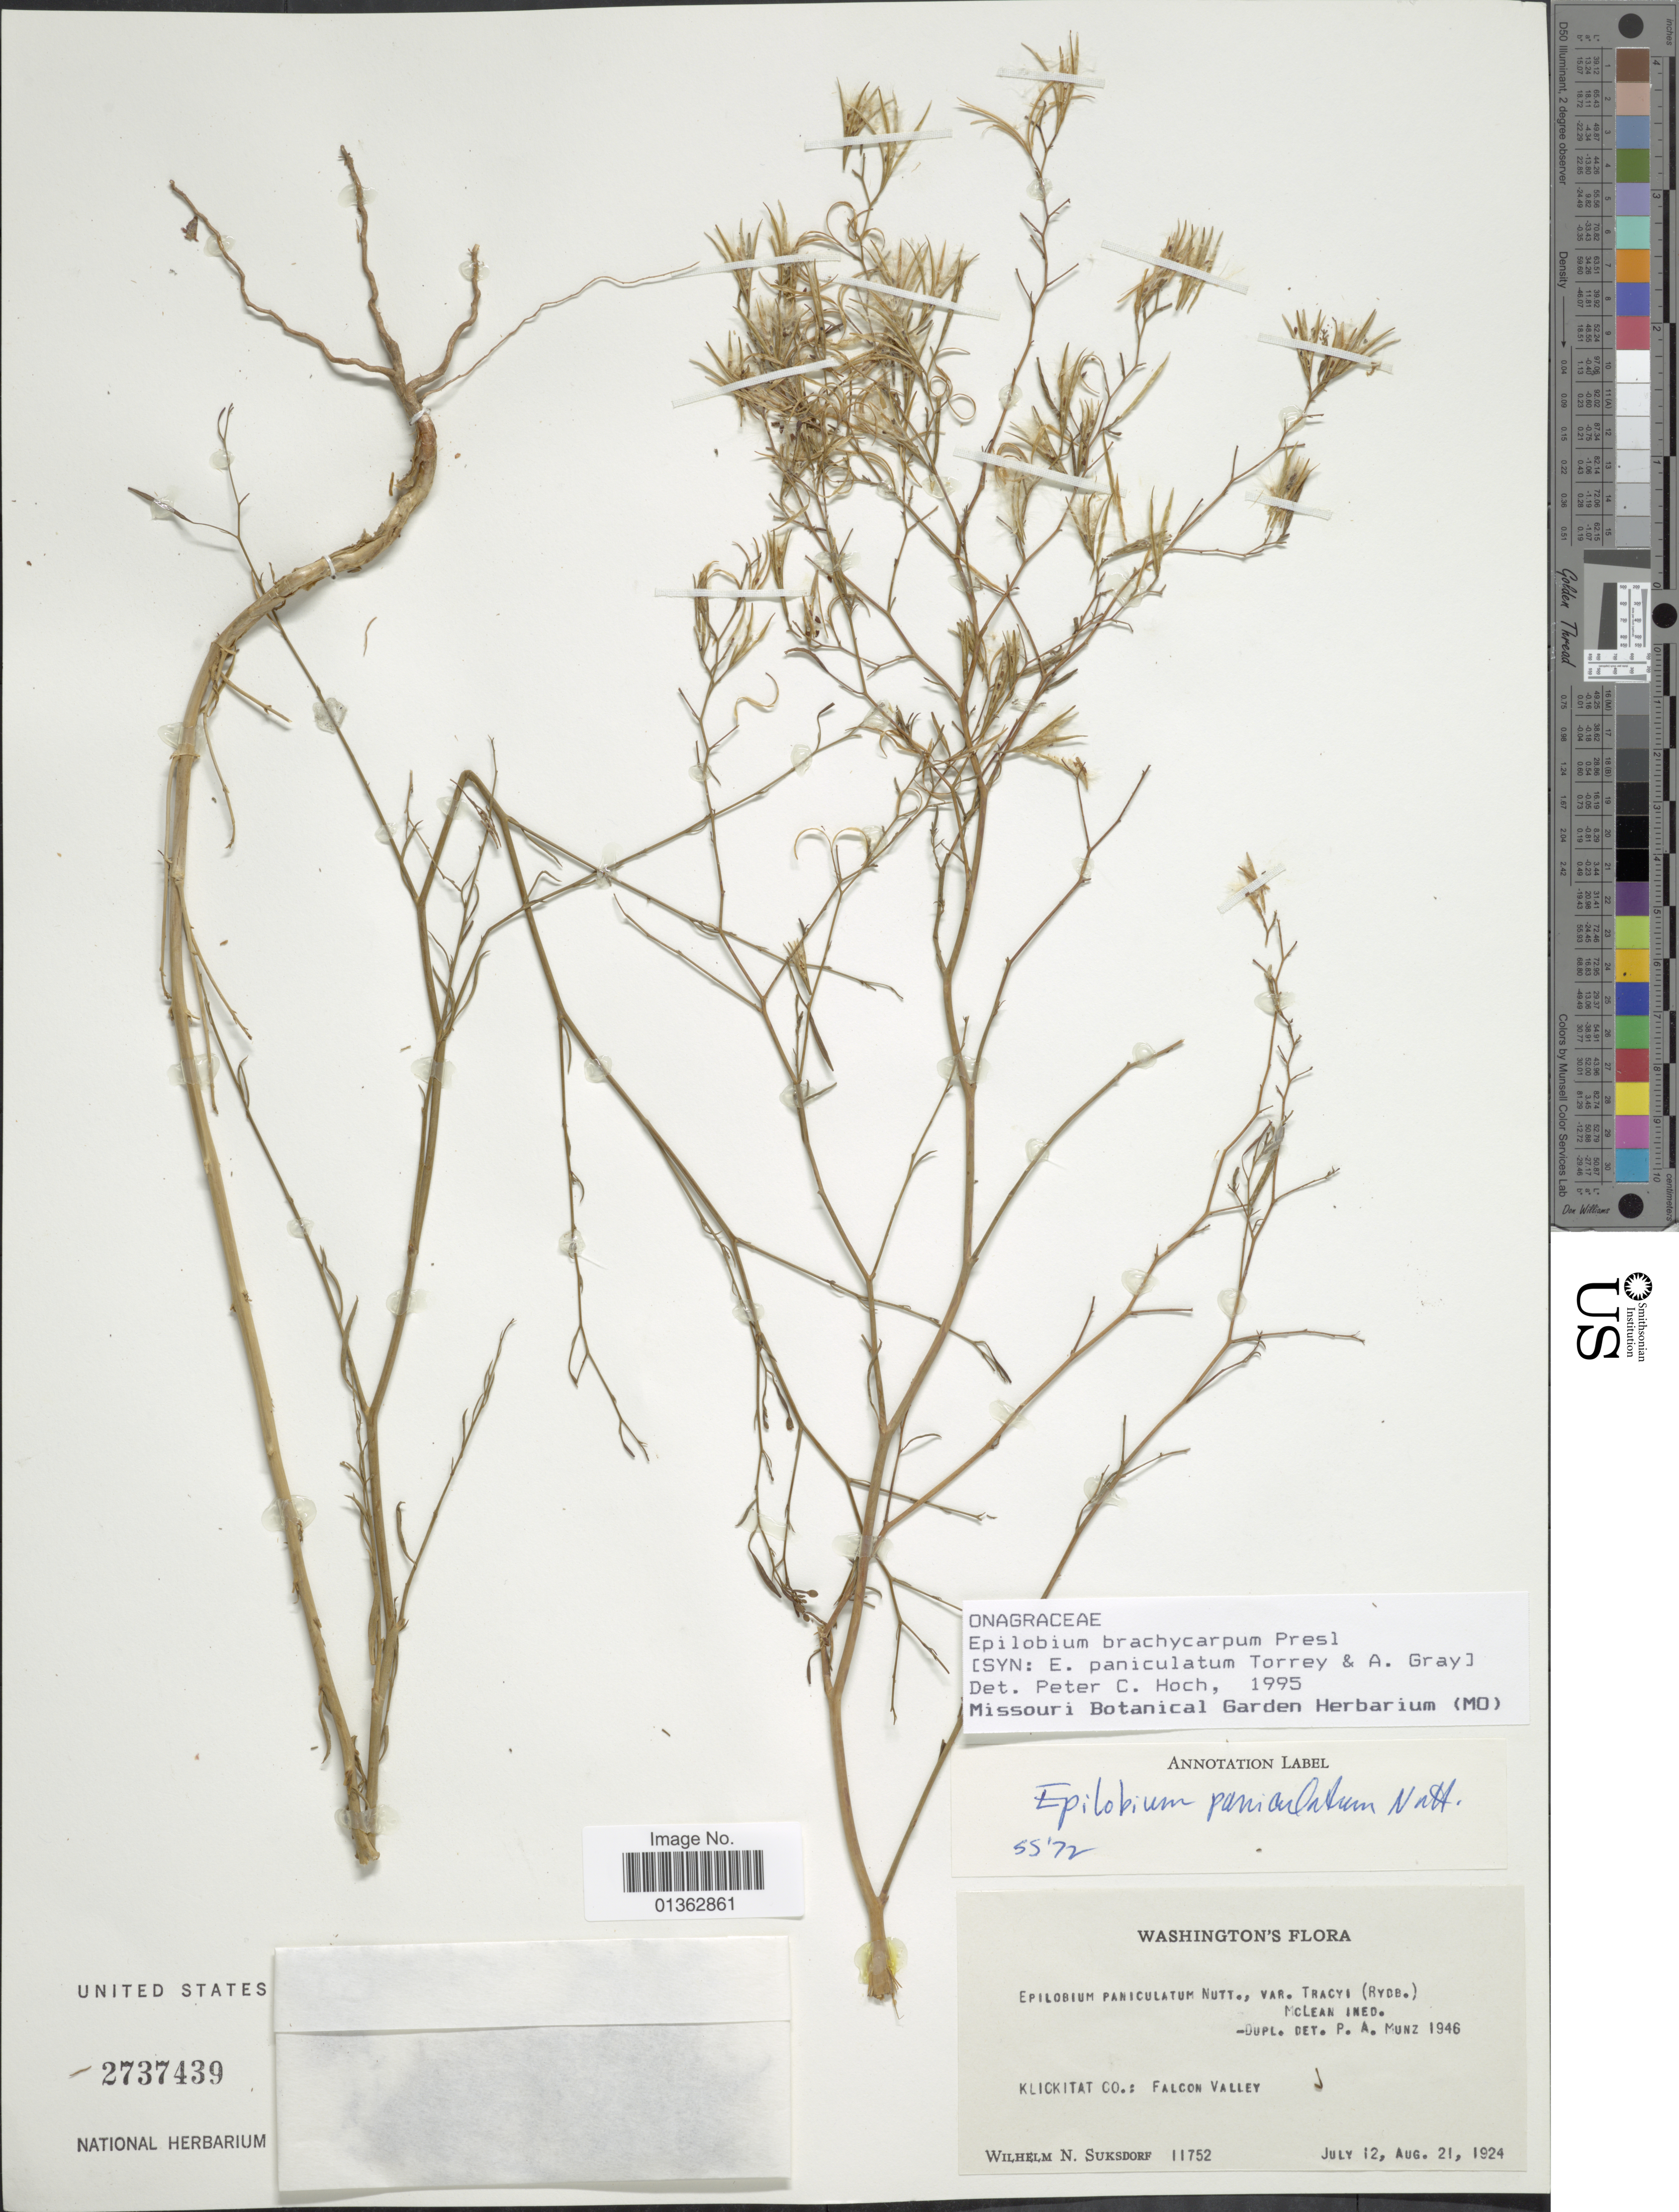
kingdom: Plantae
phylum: Tracheophyta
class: Magnoliopsida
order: Myrtales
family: Onagraceae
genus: Epilobium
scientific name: Epilobium brachycarpum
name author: C. Presl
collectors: W. N. Suksdorf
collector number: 11752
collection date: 1924-07-12/1924-08-21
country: United States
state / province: Washington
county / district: Klickitat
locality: Klickitat Co.: Falcon Valley.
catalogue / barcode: US 2737439